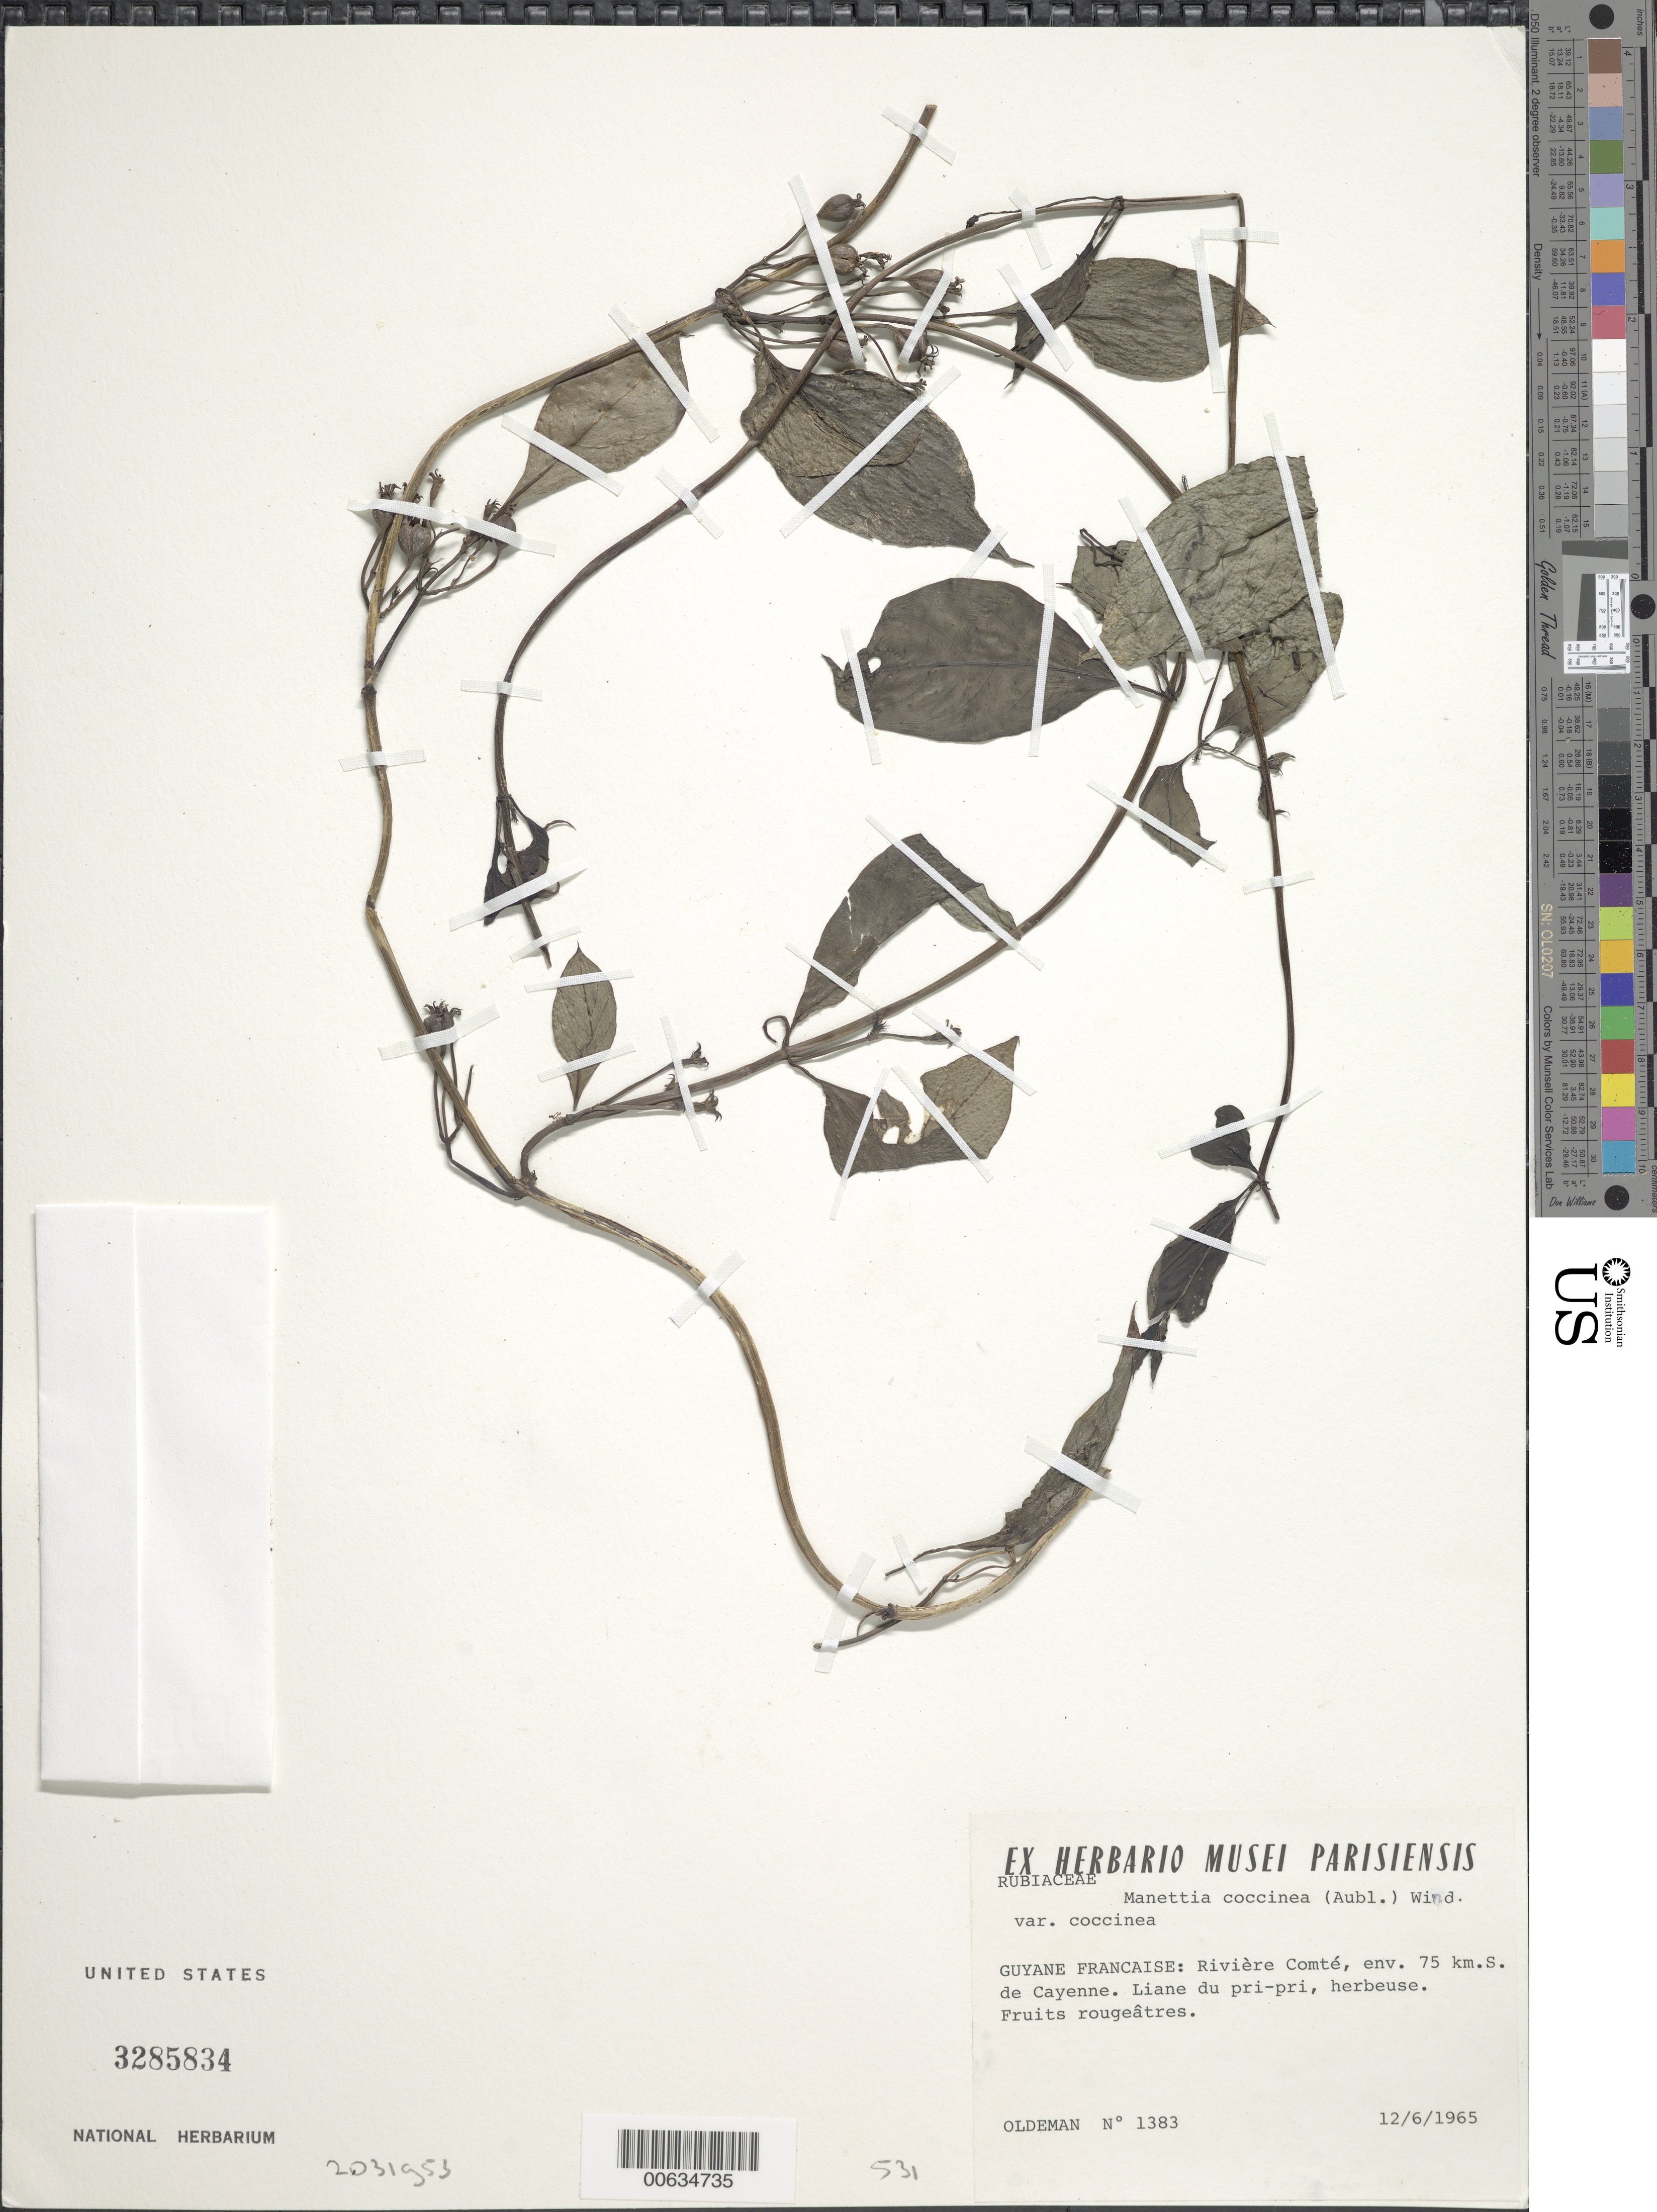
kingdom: Plantae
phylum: Tracheophyta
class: Magnoliopsida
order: Gentianales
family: Rubiaceae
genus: Manettia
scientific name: Manettia reclinata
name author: L.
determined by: Delprete, P. G., Herb. de Guyane Cay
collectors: R. Oldeman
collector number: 1383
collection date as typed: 12-Jun-65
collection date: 1965-06-12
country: French Guiana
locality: Rivière Comté, env. 75 km S de Cayenne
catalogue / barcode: US 3285834